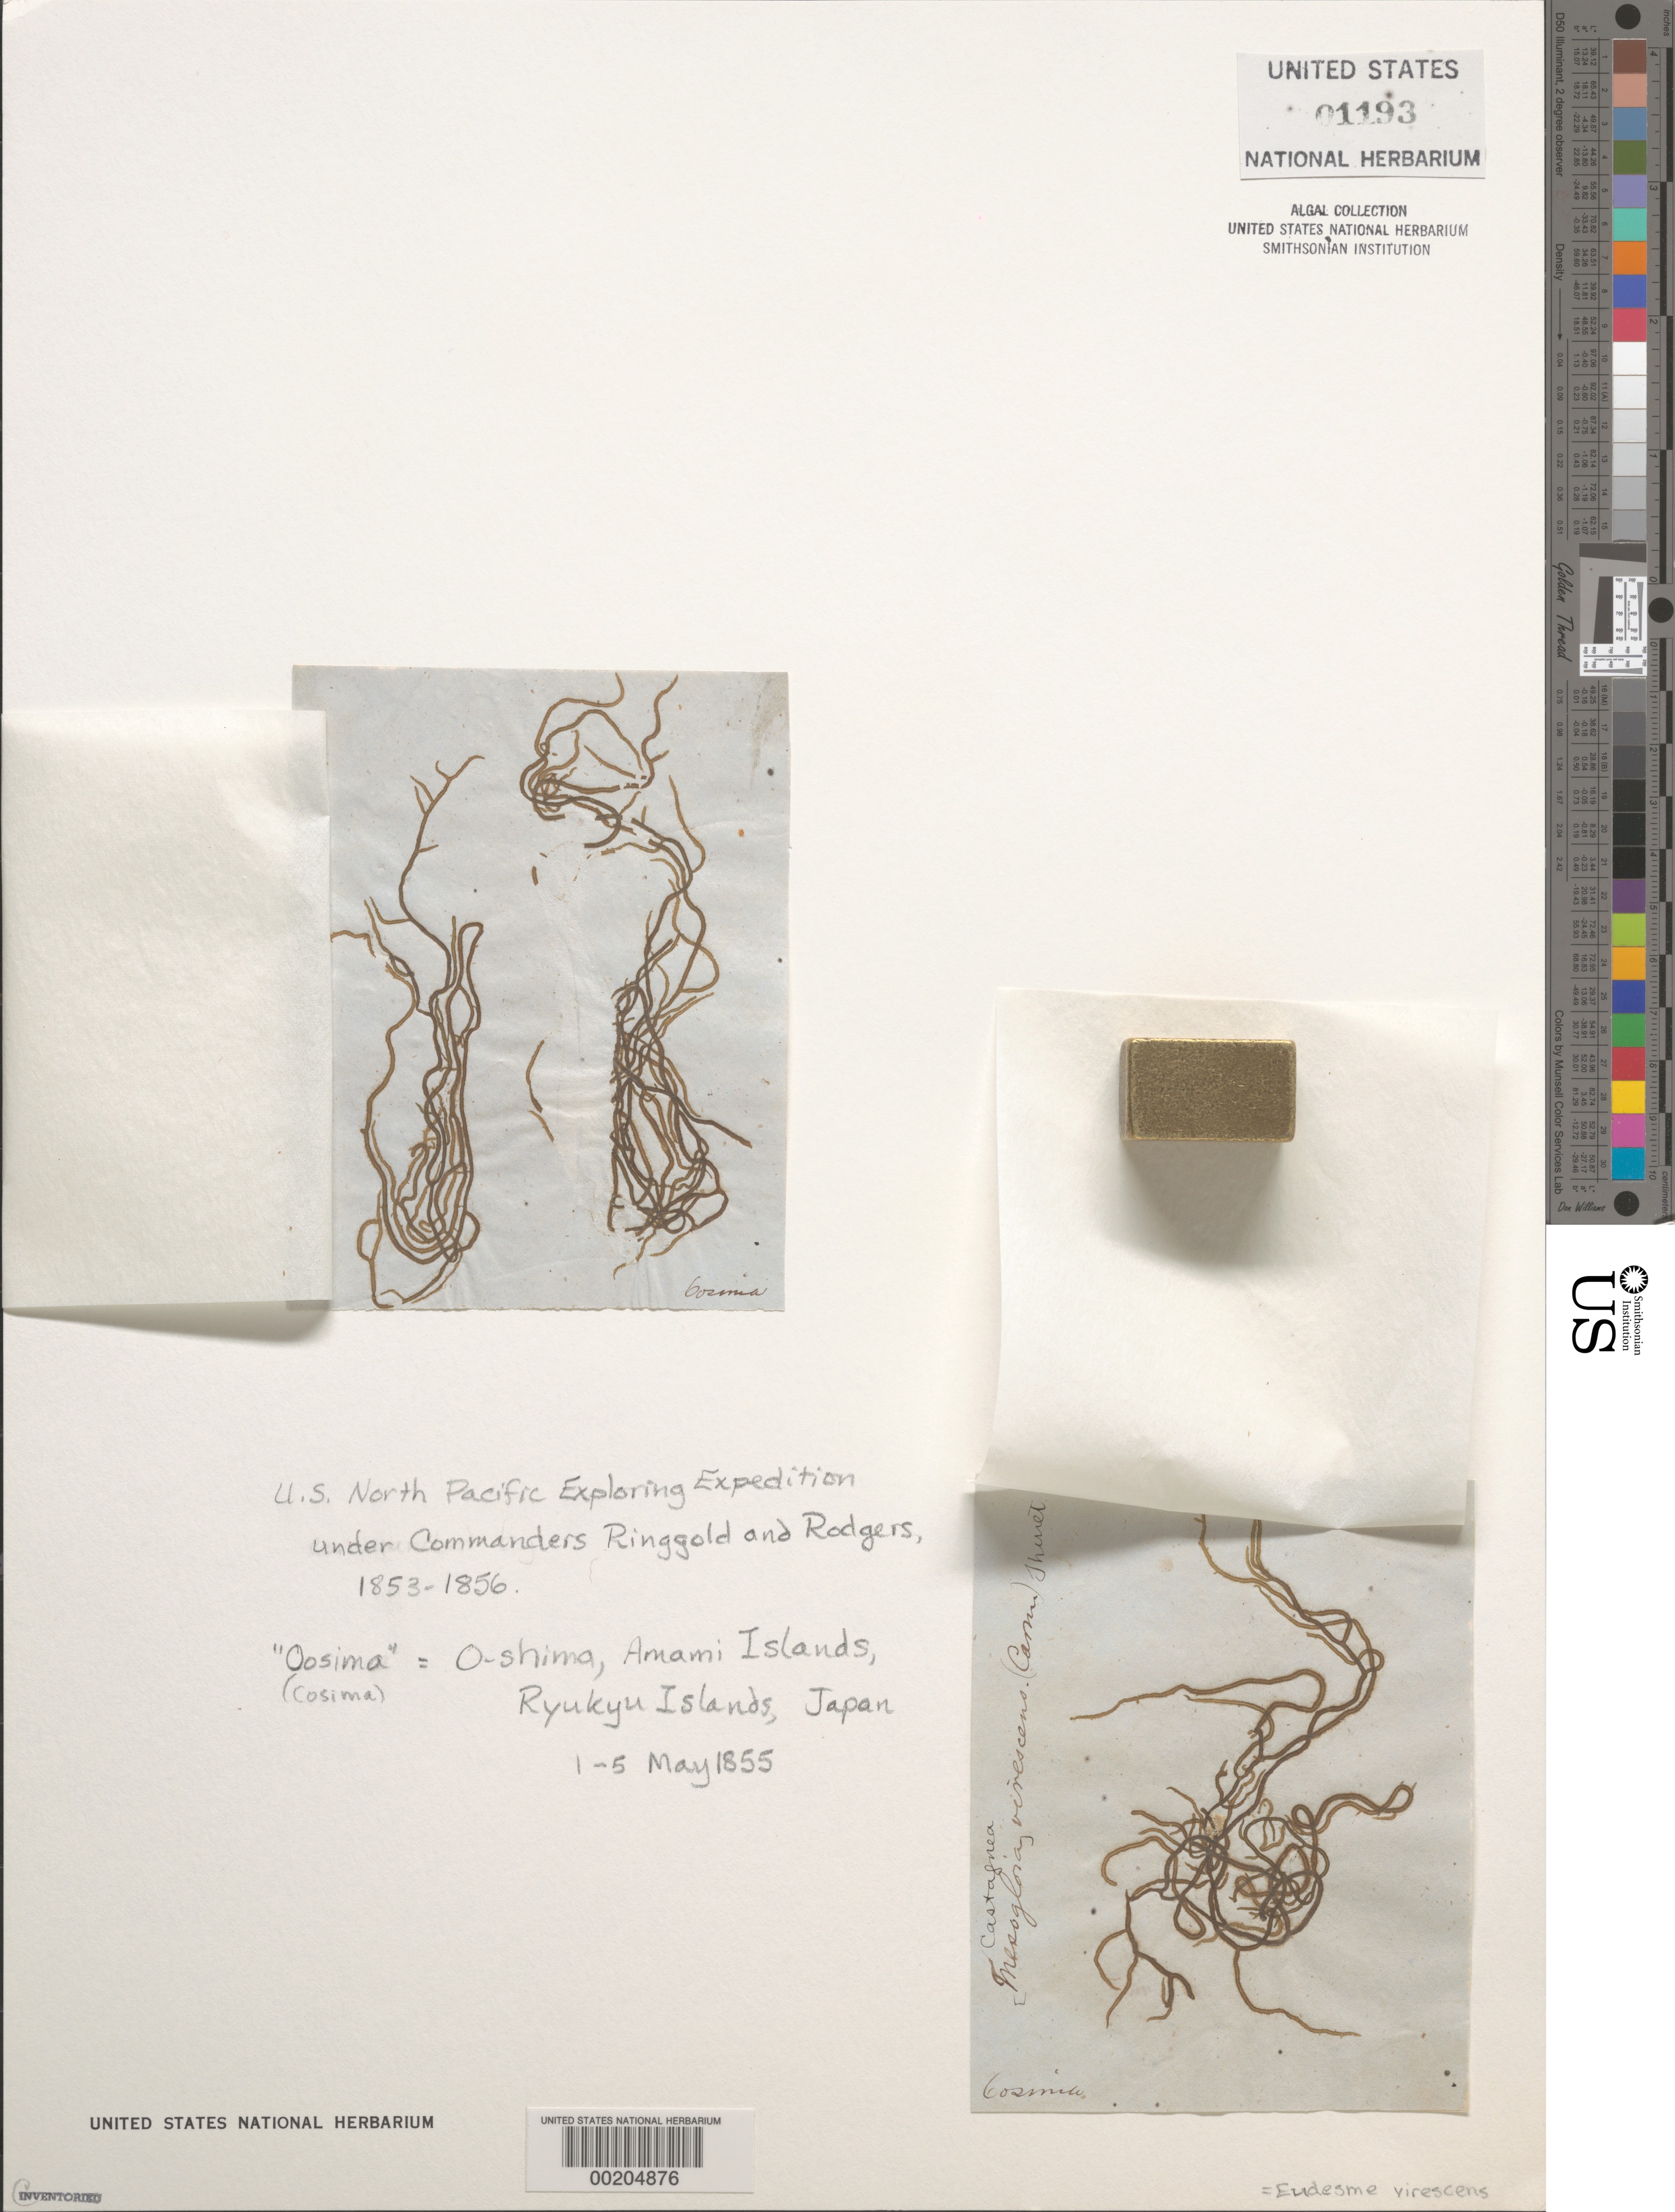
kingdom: Chromista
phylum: Ochrophyta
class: Phaeophyceae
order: Ectocarpales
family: Chordariaceae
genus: Eudesme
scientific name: Eudesme virescens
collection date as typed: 01 May 1855 TO 05 May 1855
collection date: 1855-05-01/1855-05-05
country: Japan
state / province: Kagosima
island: Amami Oshima (Oosima)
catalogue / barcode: US 1193